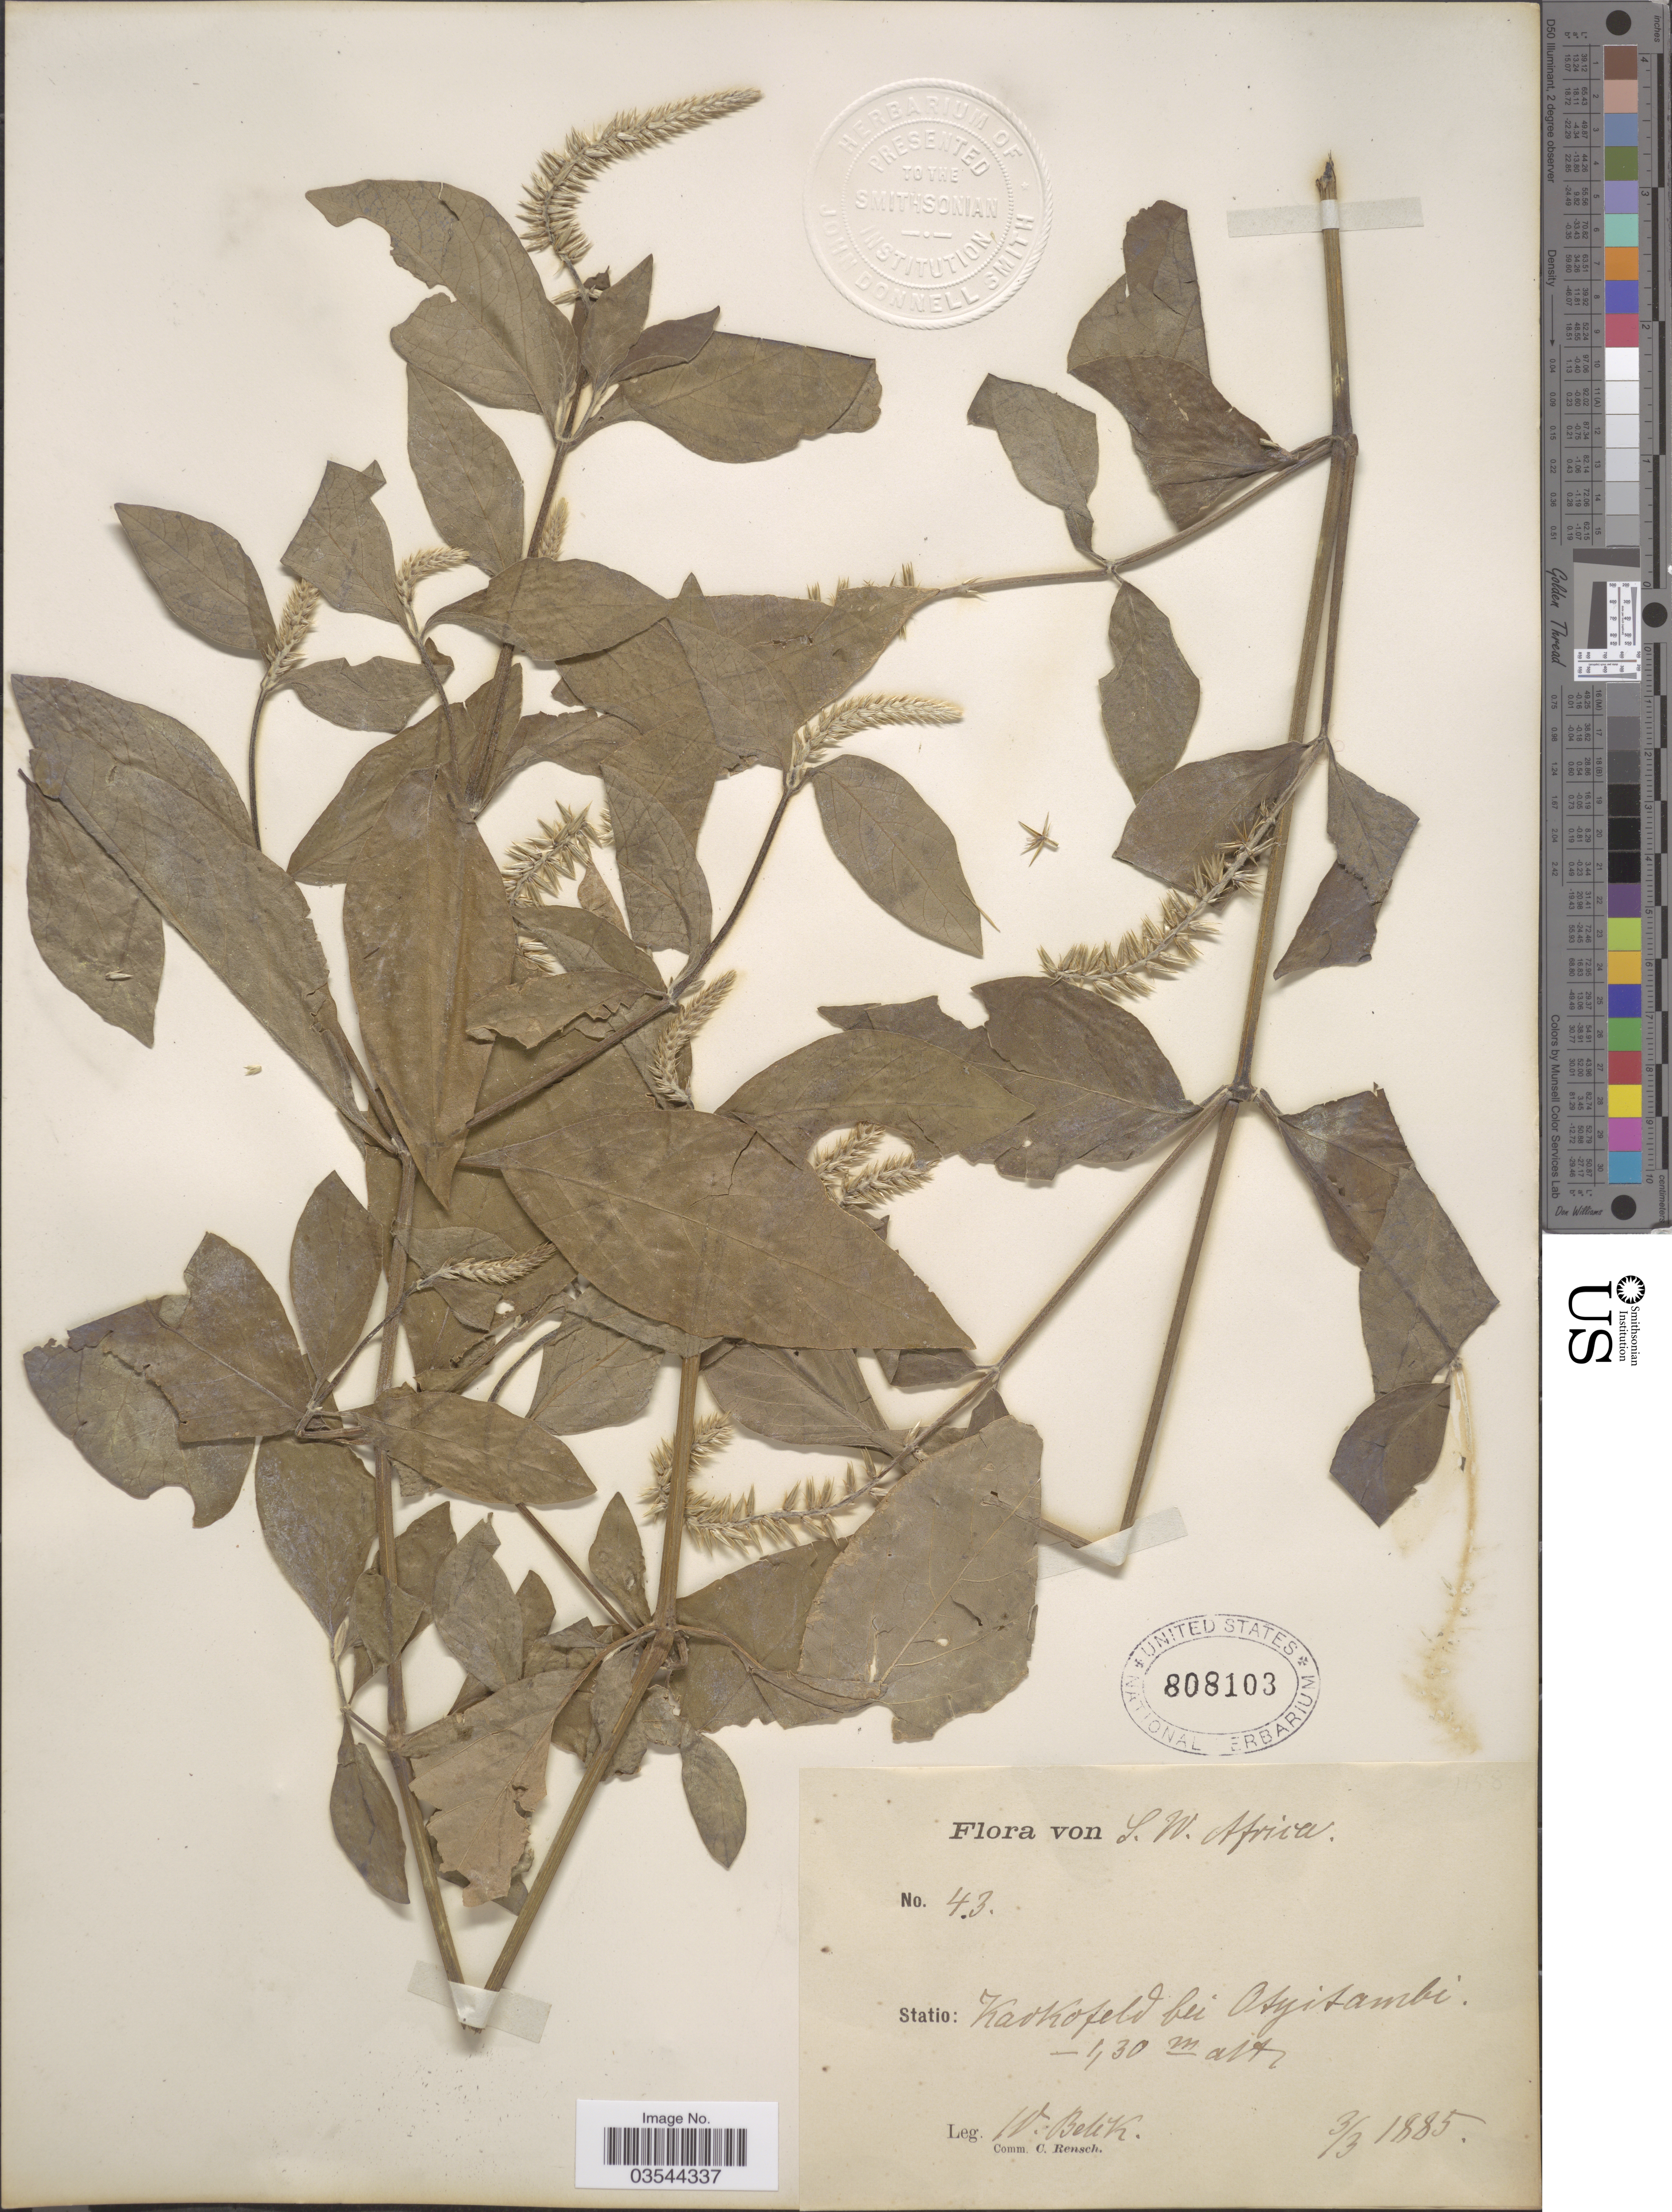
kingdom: Plantae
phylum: Tracheophyta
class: Magnoliopsida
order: Caryophyllales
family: Amaranthaceae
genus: Achyranthes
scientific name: Achyranthes sp.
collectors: W. Belik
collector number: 43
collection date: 1885-03-03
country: Namibia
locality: S.W. Africa. Statio: Kaokofeld bei Otyitambi.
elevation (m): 430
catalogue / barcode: US 8080103